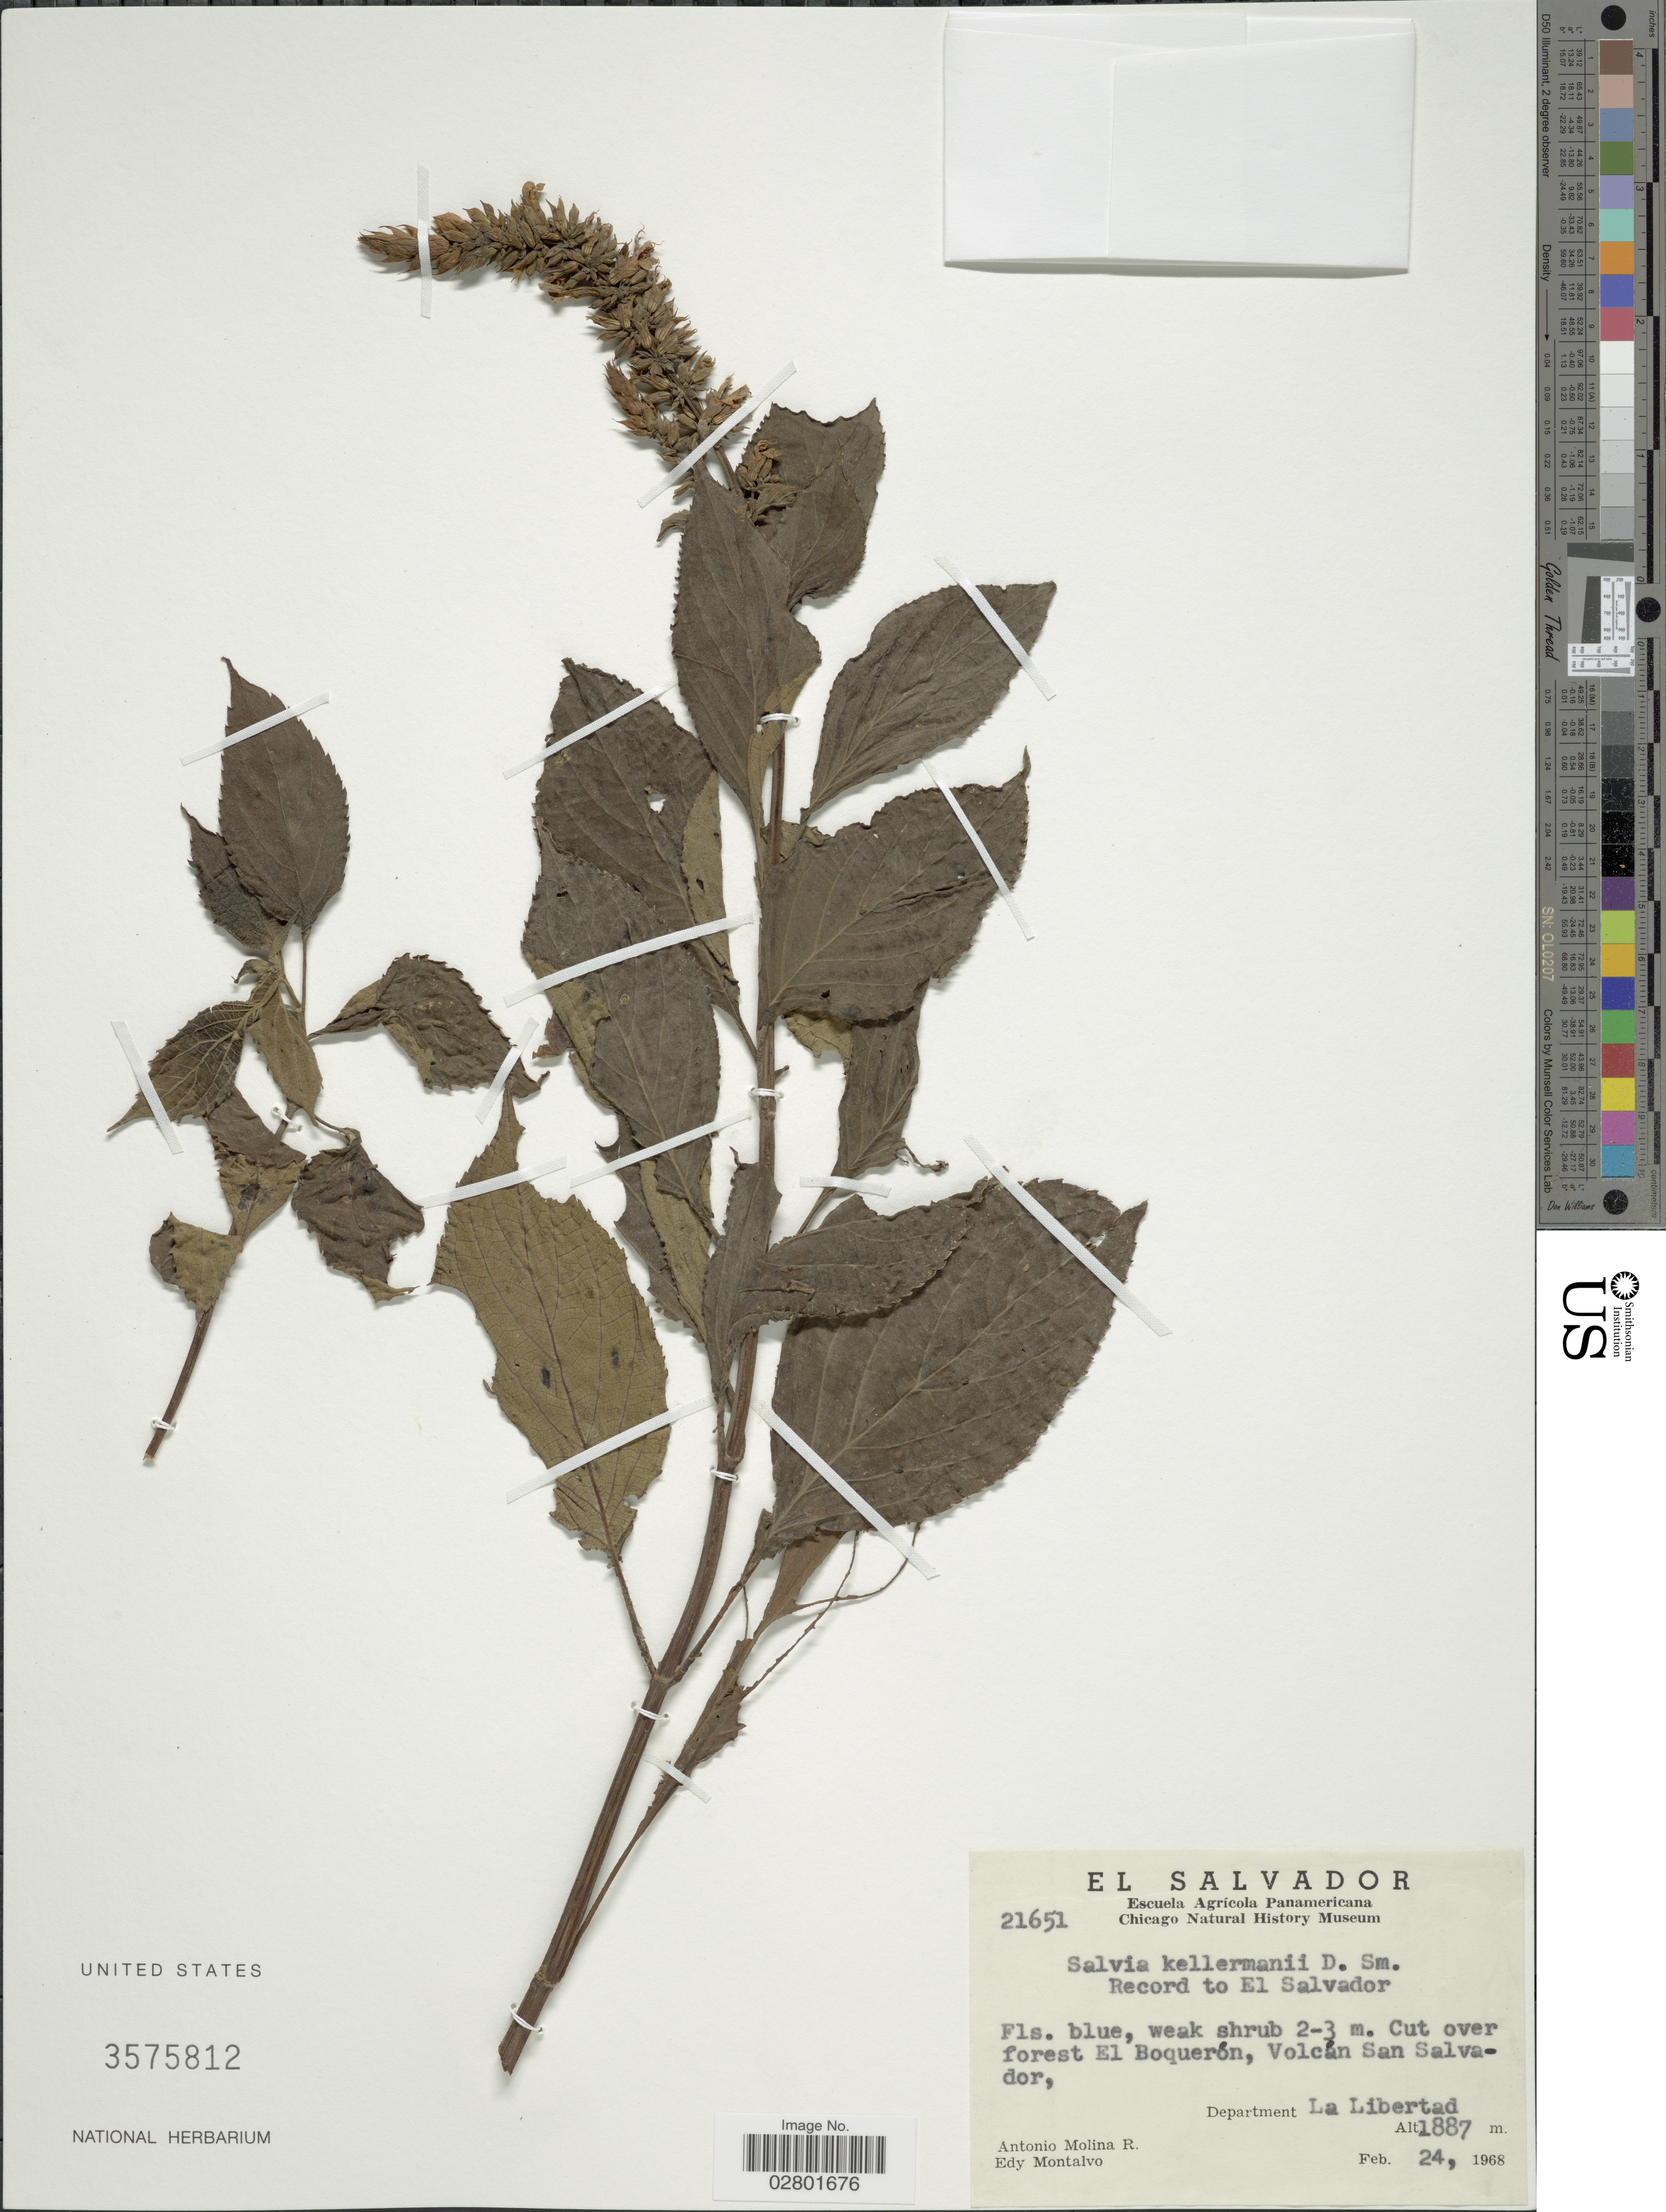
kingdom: Plantae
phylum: Tracheophyta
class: Magnoliopsida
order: Lamiales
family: Lamiaceae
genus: Salvia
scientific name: Salvia kellermanii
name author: Donn. Sm.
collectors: A. Molina R. & E. A. Montalvo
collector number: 21651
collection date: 1968-02-24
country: El Salvador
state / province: La Libertad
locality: Cut over forest El Boquerón, Volcán San Salvador, Department La Libertad.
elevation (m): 1887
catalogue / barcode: US 3575812